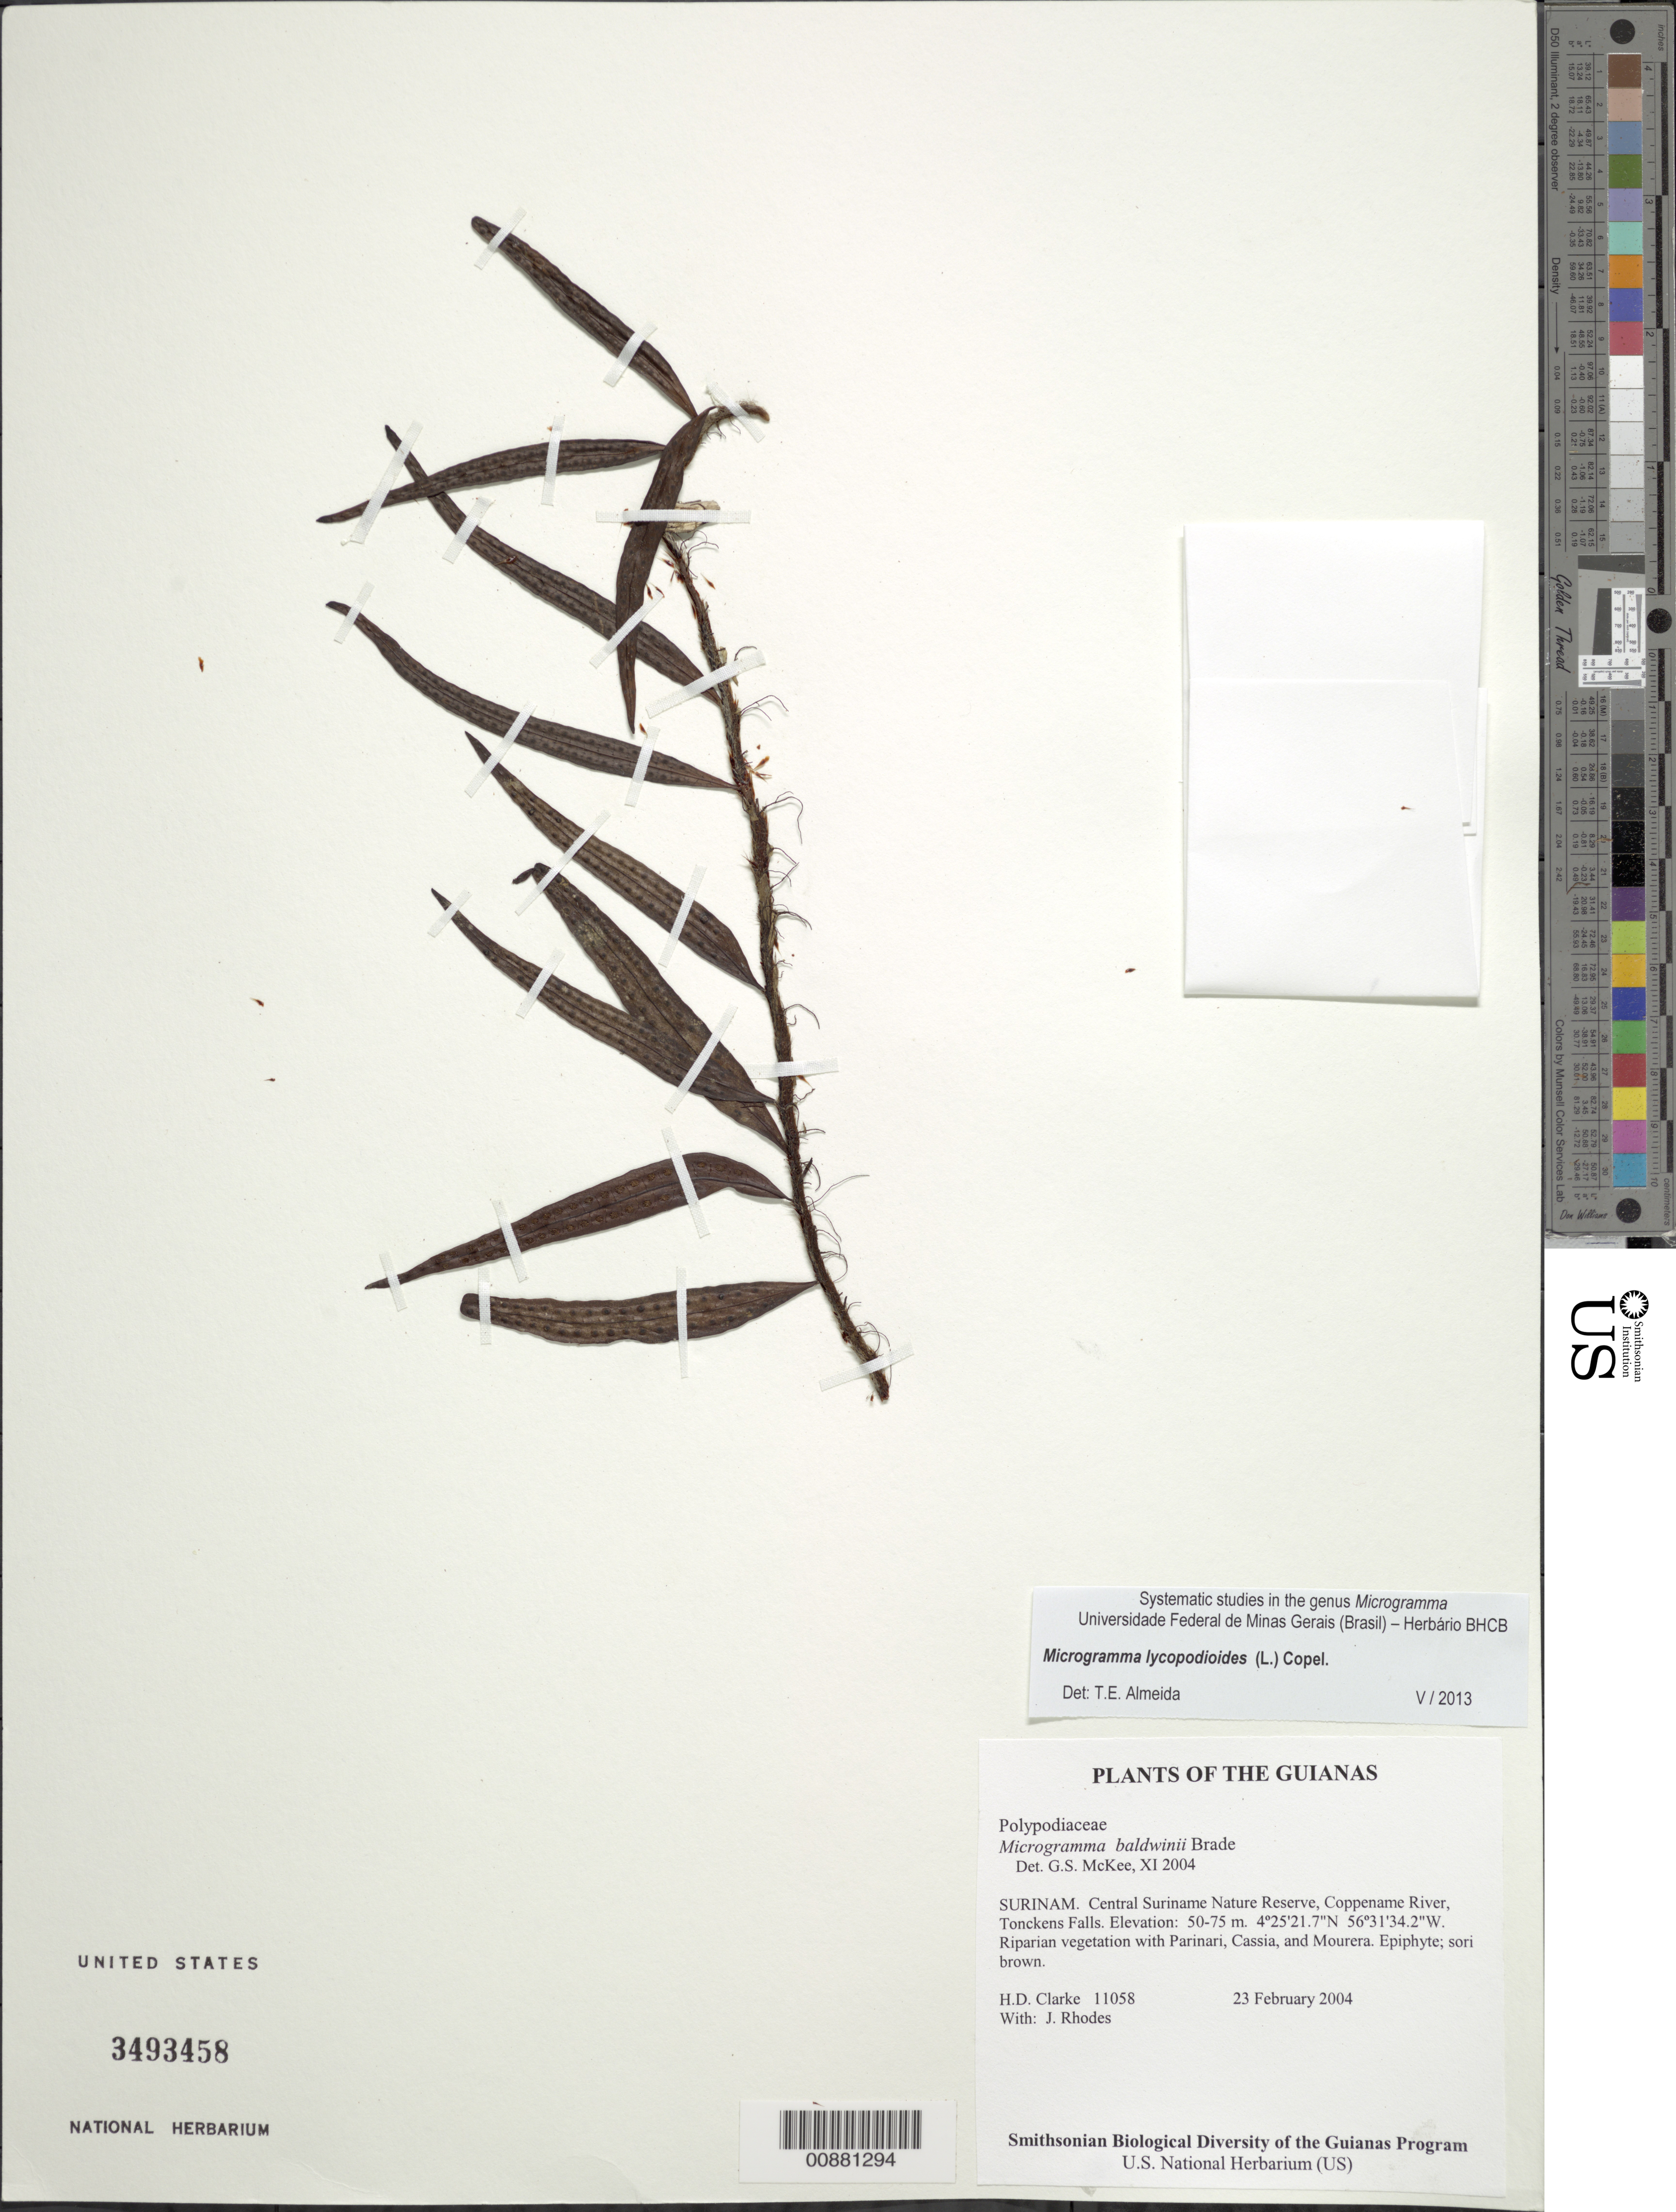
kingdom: Plantae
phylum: Tracheophyta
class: Polypodiopsida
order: Polypodiales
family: Polypodiaceae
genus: Microgramma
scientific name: Microgramma lycopodioides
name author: (L.) Copel.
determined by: Almeida, T. E.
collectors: H. D. Clarke & J. Rhodes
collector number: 11058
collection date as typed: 23 February 2004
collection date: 2004-02-23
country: Suriname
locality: Central Suriname Nature Reserve, Coppename River, Tonckens Falls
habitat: Riparian vegetation with Parinari, Cassia, and Mourera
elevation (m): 50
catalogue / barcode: US 3493458